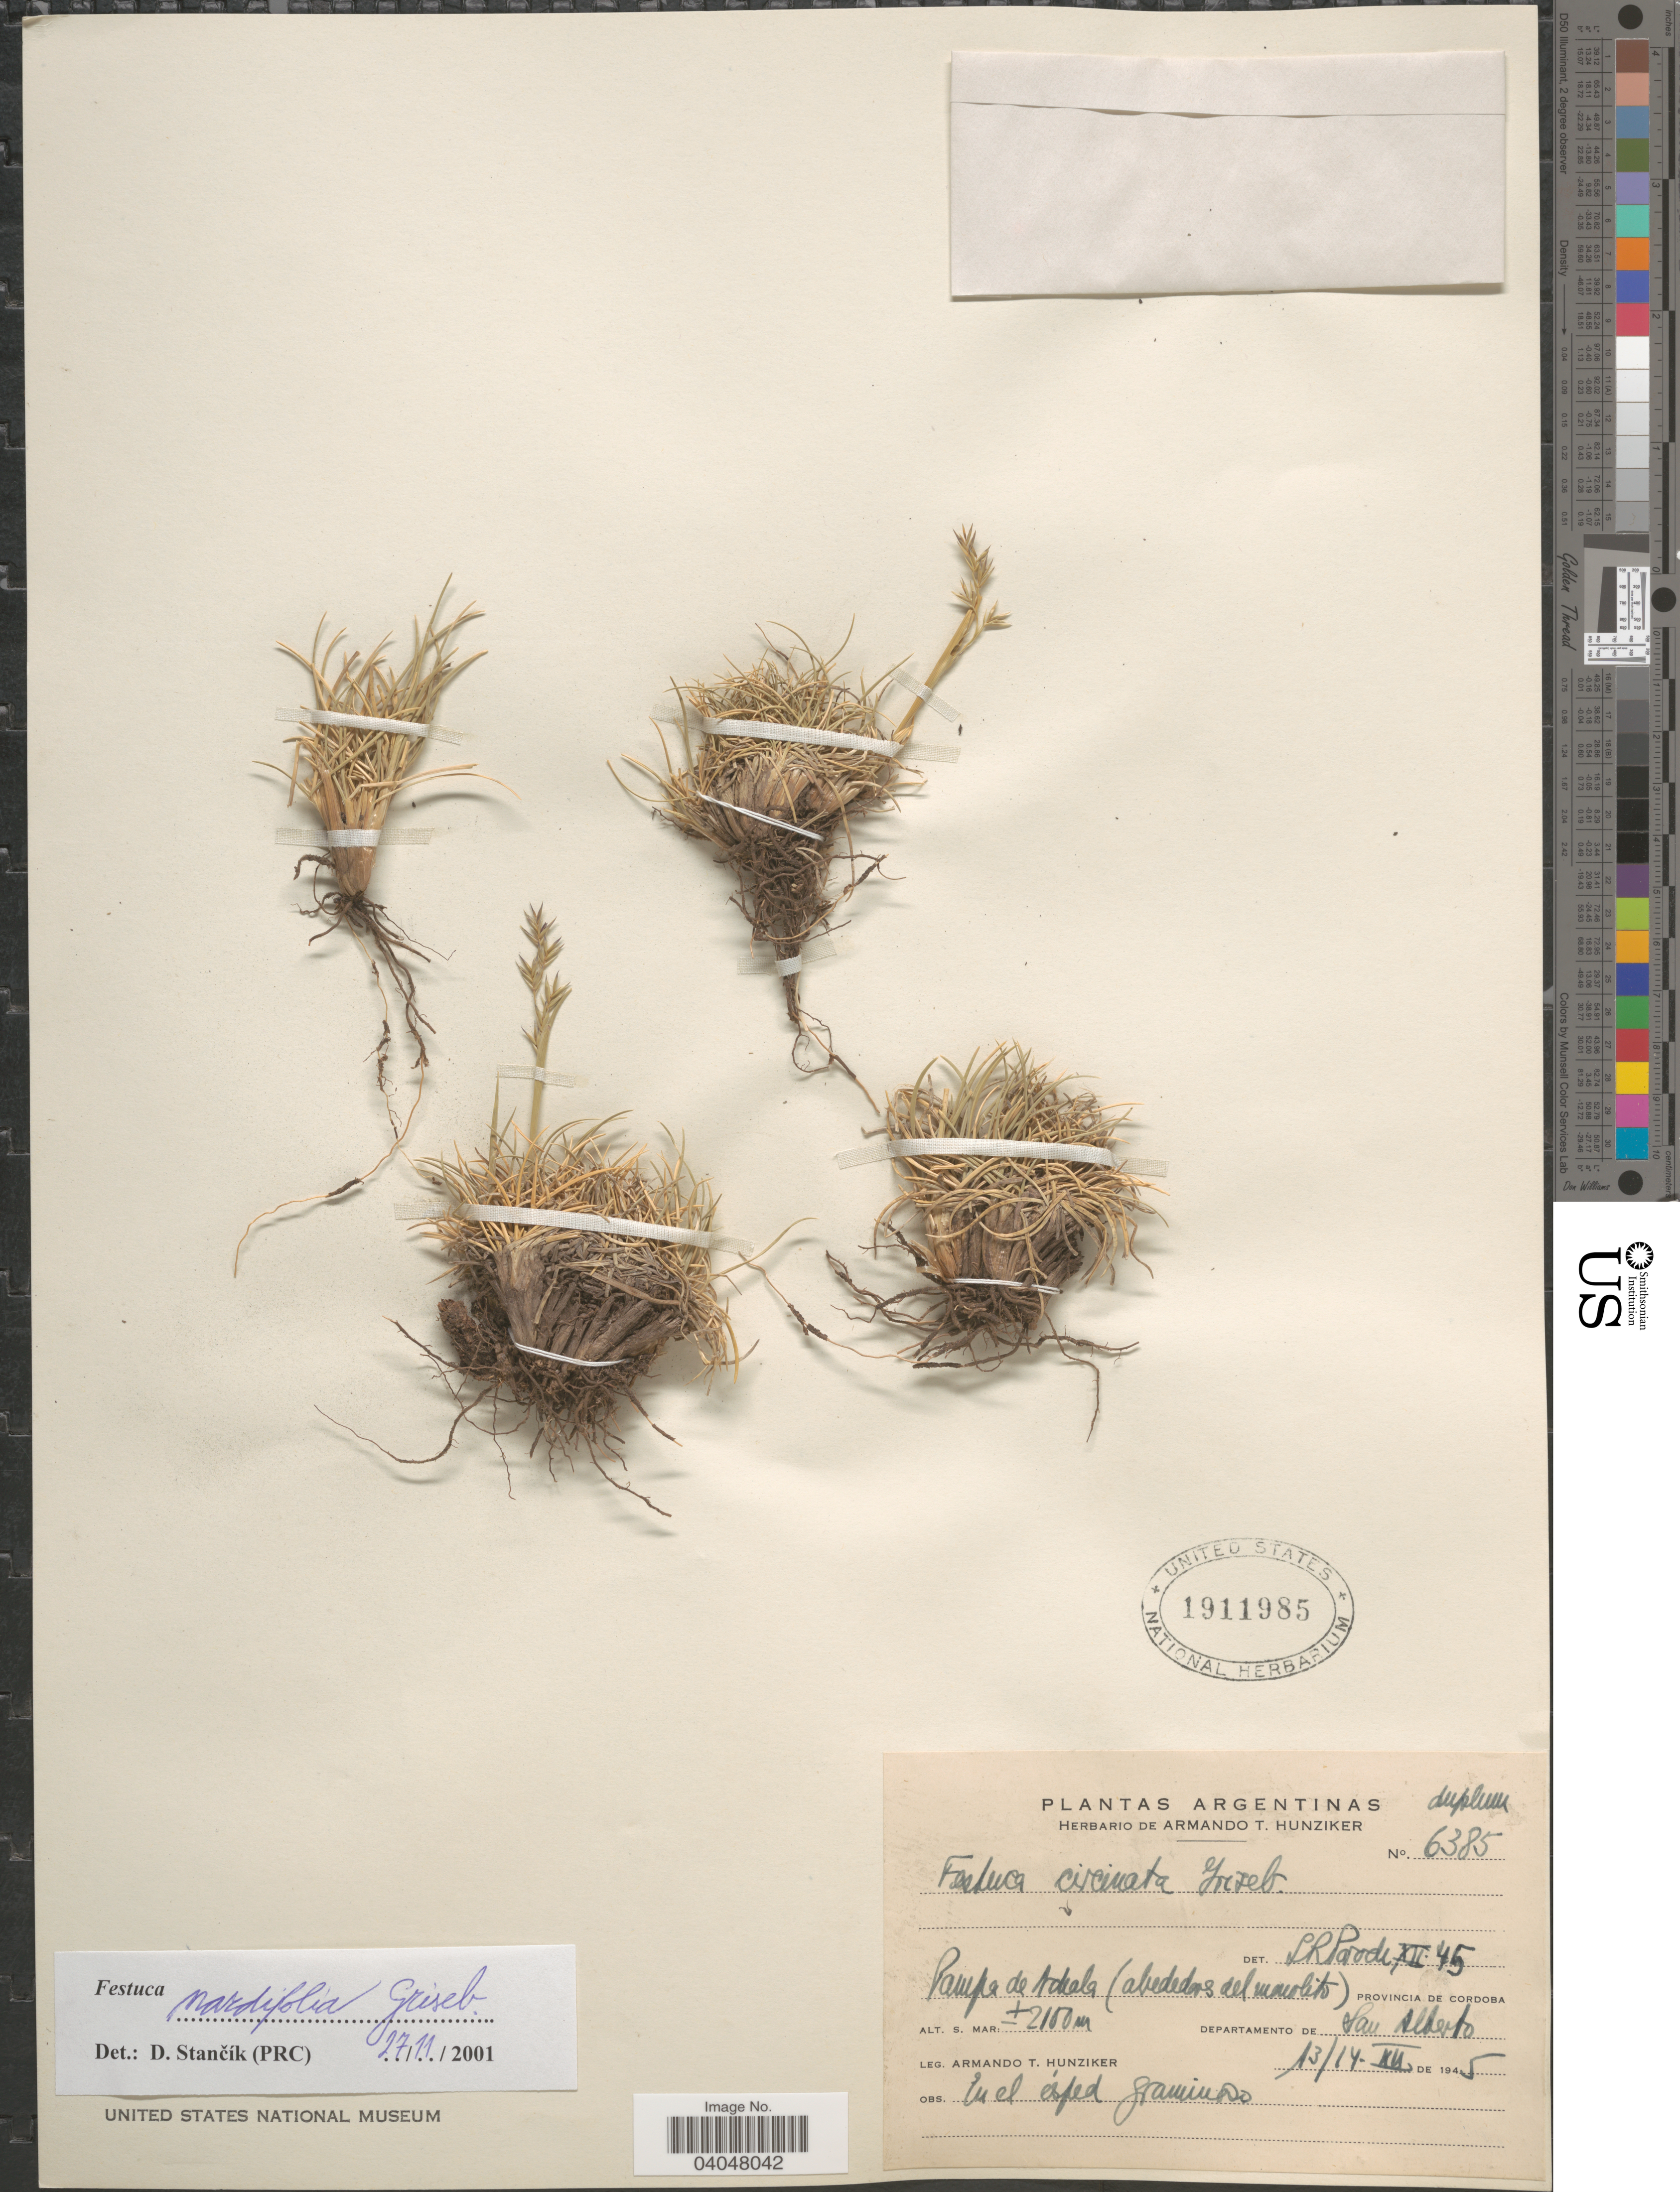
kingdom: Plantae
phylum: Tracheophyta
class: Liliopsida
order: Poales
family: Poaceae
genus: Festuca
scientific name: Festuca nardifolia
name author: Griseb.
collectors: A. T. Hunziker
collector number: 6385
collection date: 1945-12-13/1945-12-14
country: Argentina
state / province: Cordoba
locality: Pampa de Achala (alrededores del monolito).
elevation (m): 2100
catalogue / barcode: US 1911985